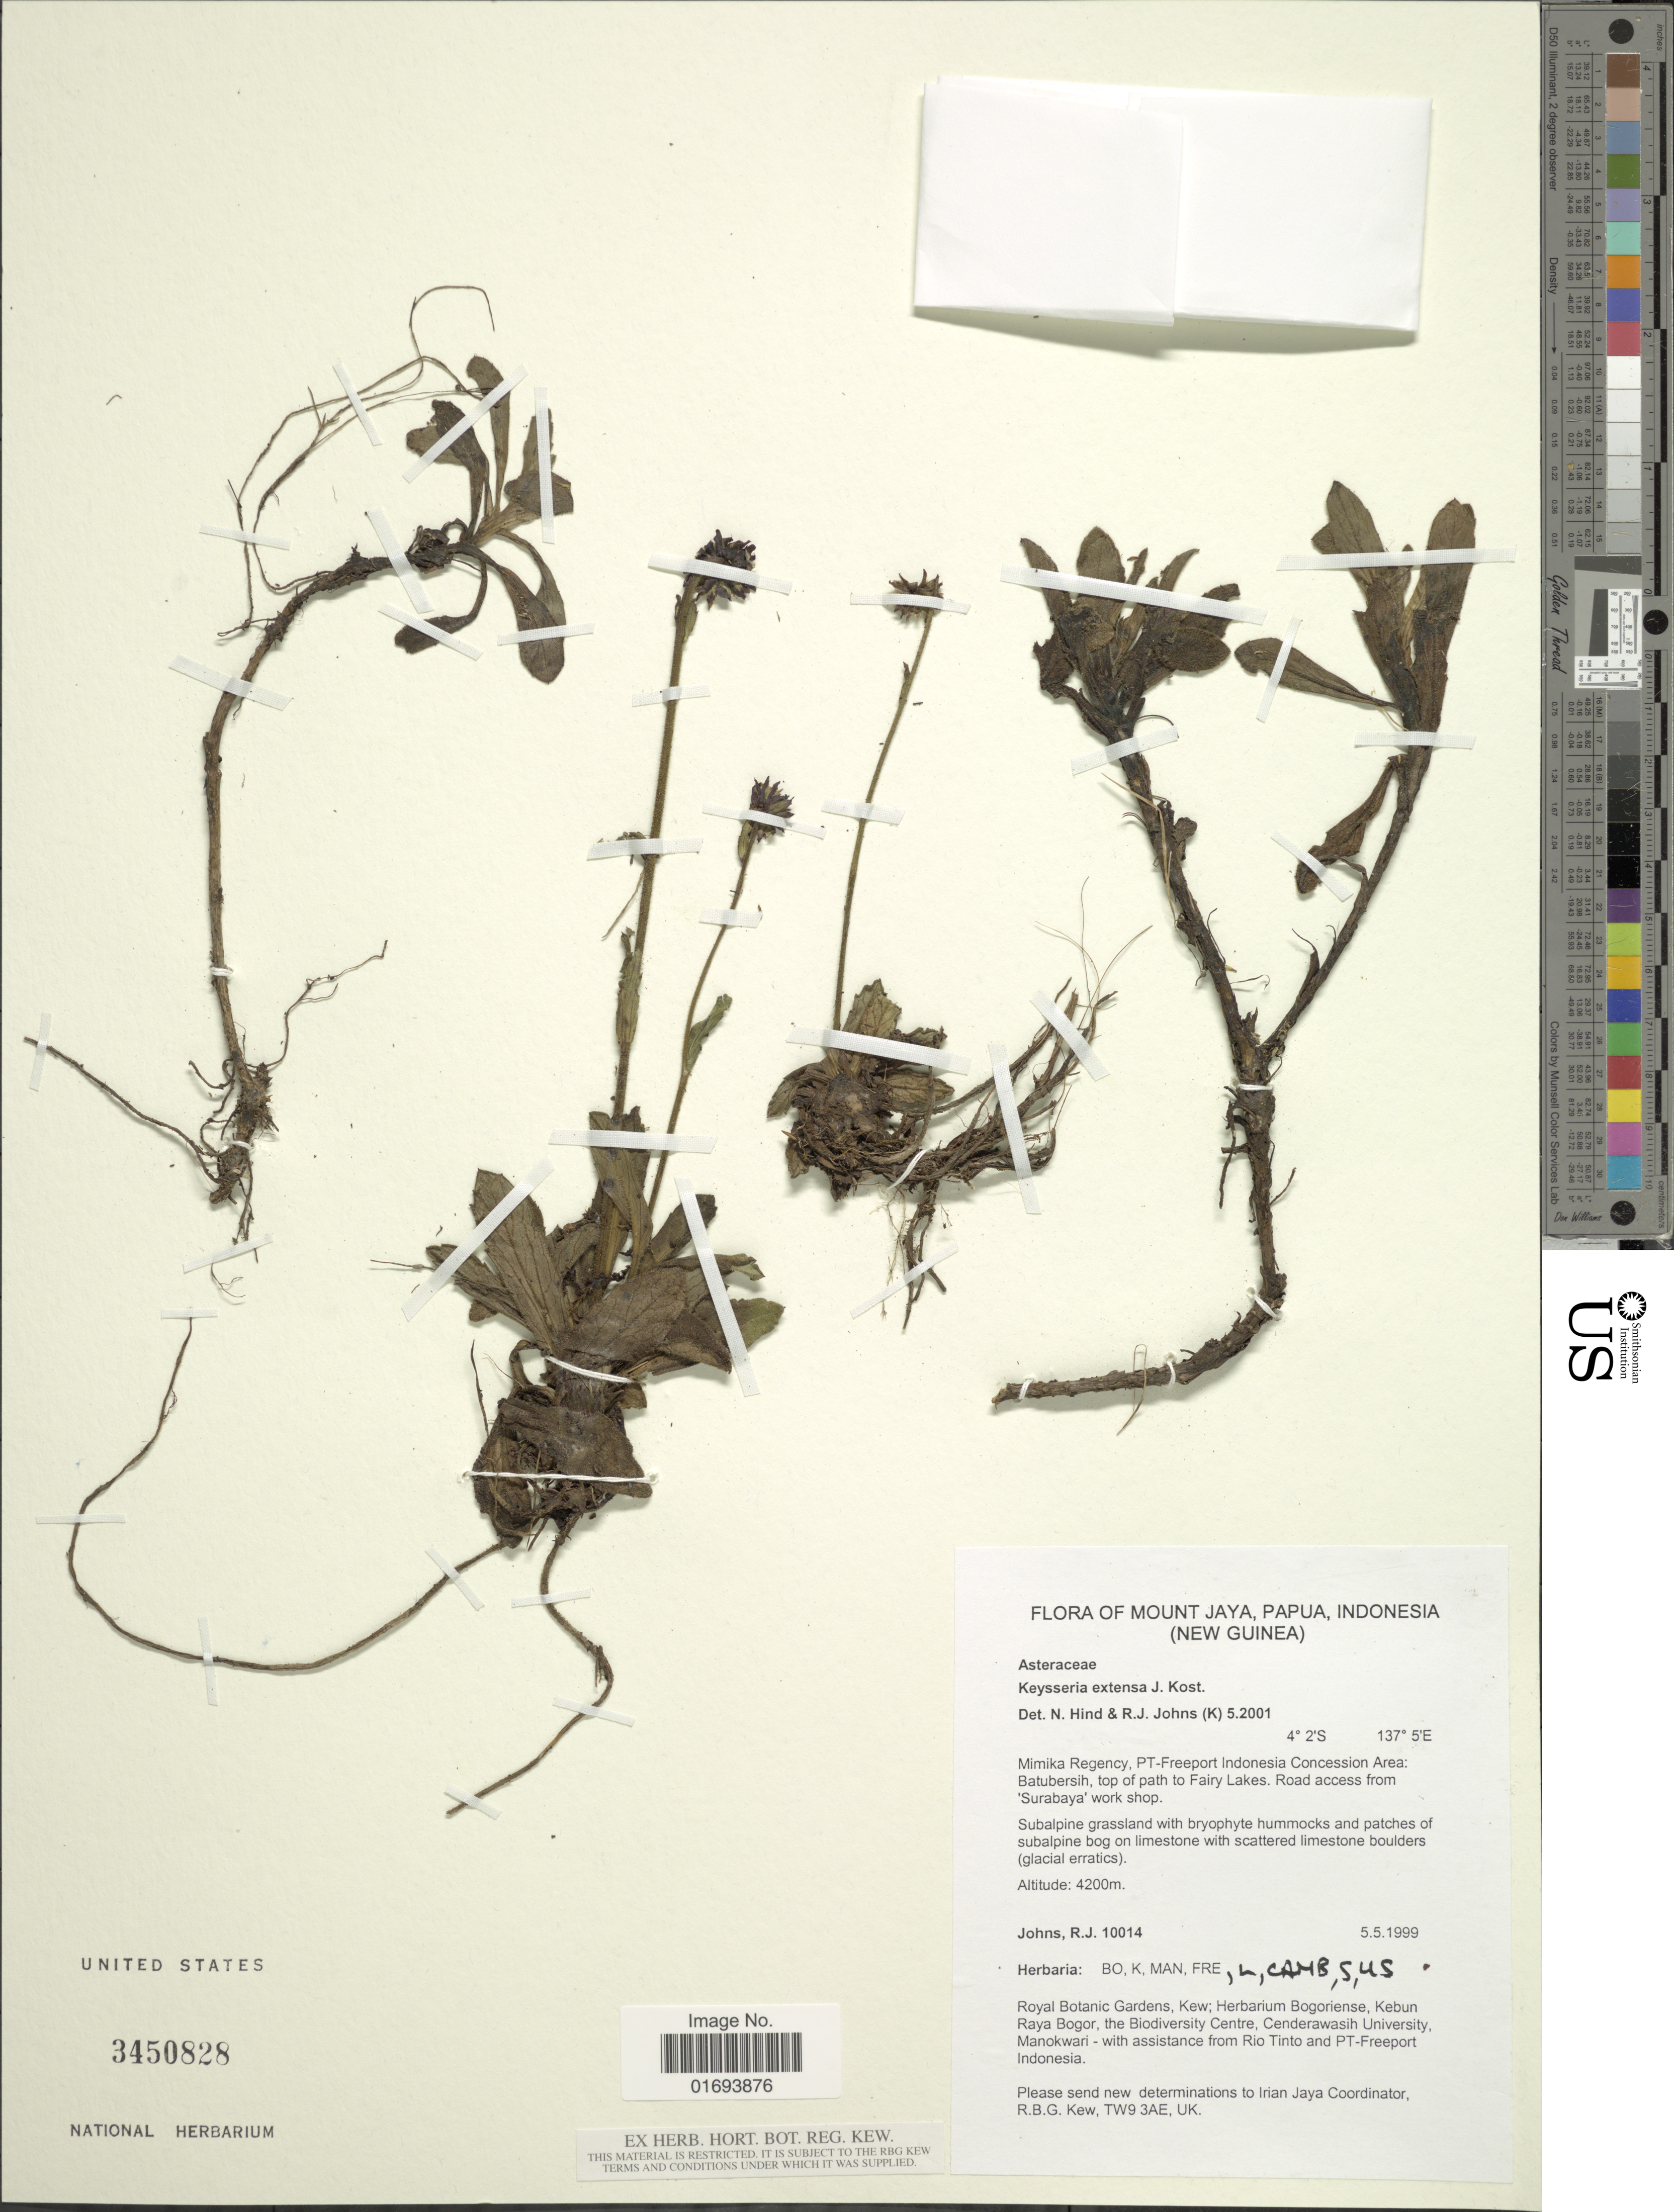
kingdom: Plantae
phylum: Tracheophyta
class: Magnoliopsida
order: Asterales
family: Asteraceae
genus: Keysseria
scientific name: Keysseria extensa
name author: J. Kost.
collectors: R. Johns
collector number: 10014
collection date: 1999-05-05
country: Indonesia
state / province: Papua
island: New Guinea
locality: Mount Jaya, Papua, Indonesia (New Guinea), Mimika Regency, PT-Freeport Indonesia Concession Area: Batubersih, top of path to Fairy Lakes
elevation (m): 4200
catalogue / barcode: US 3450828